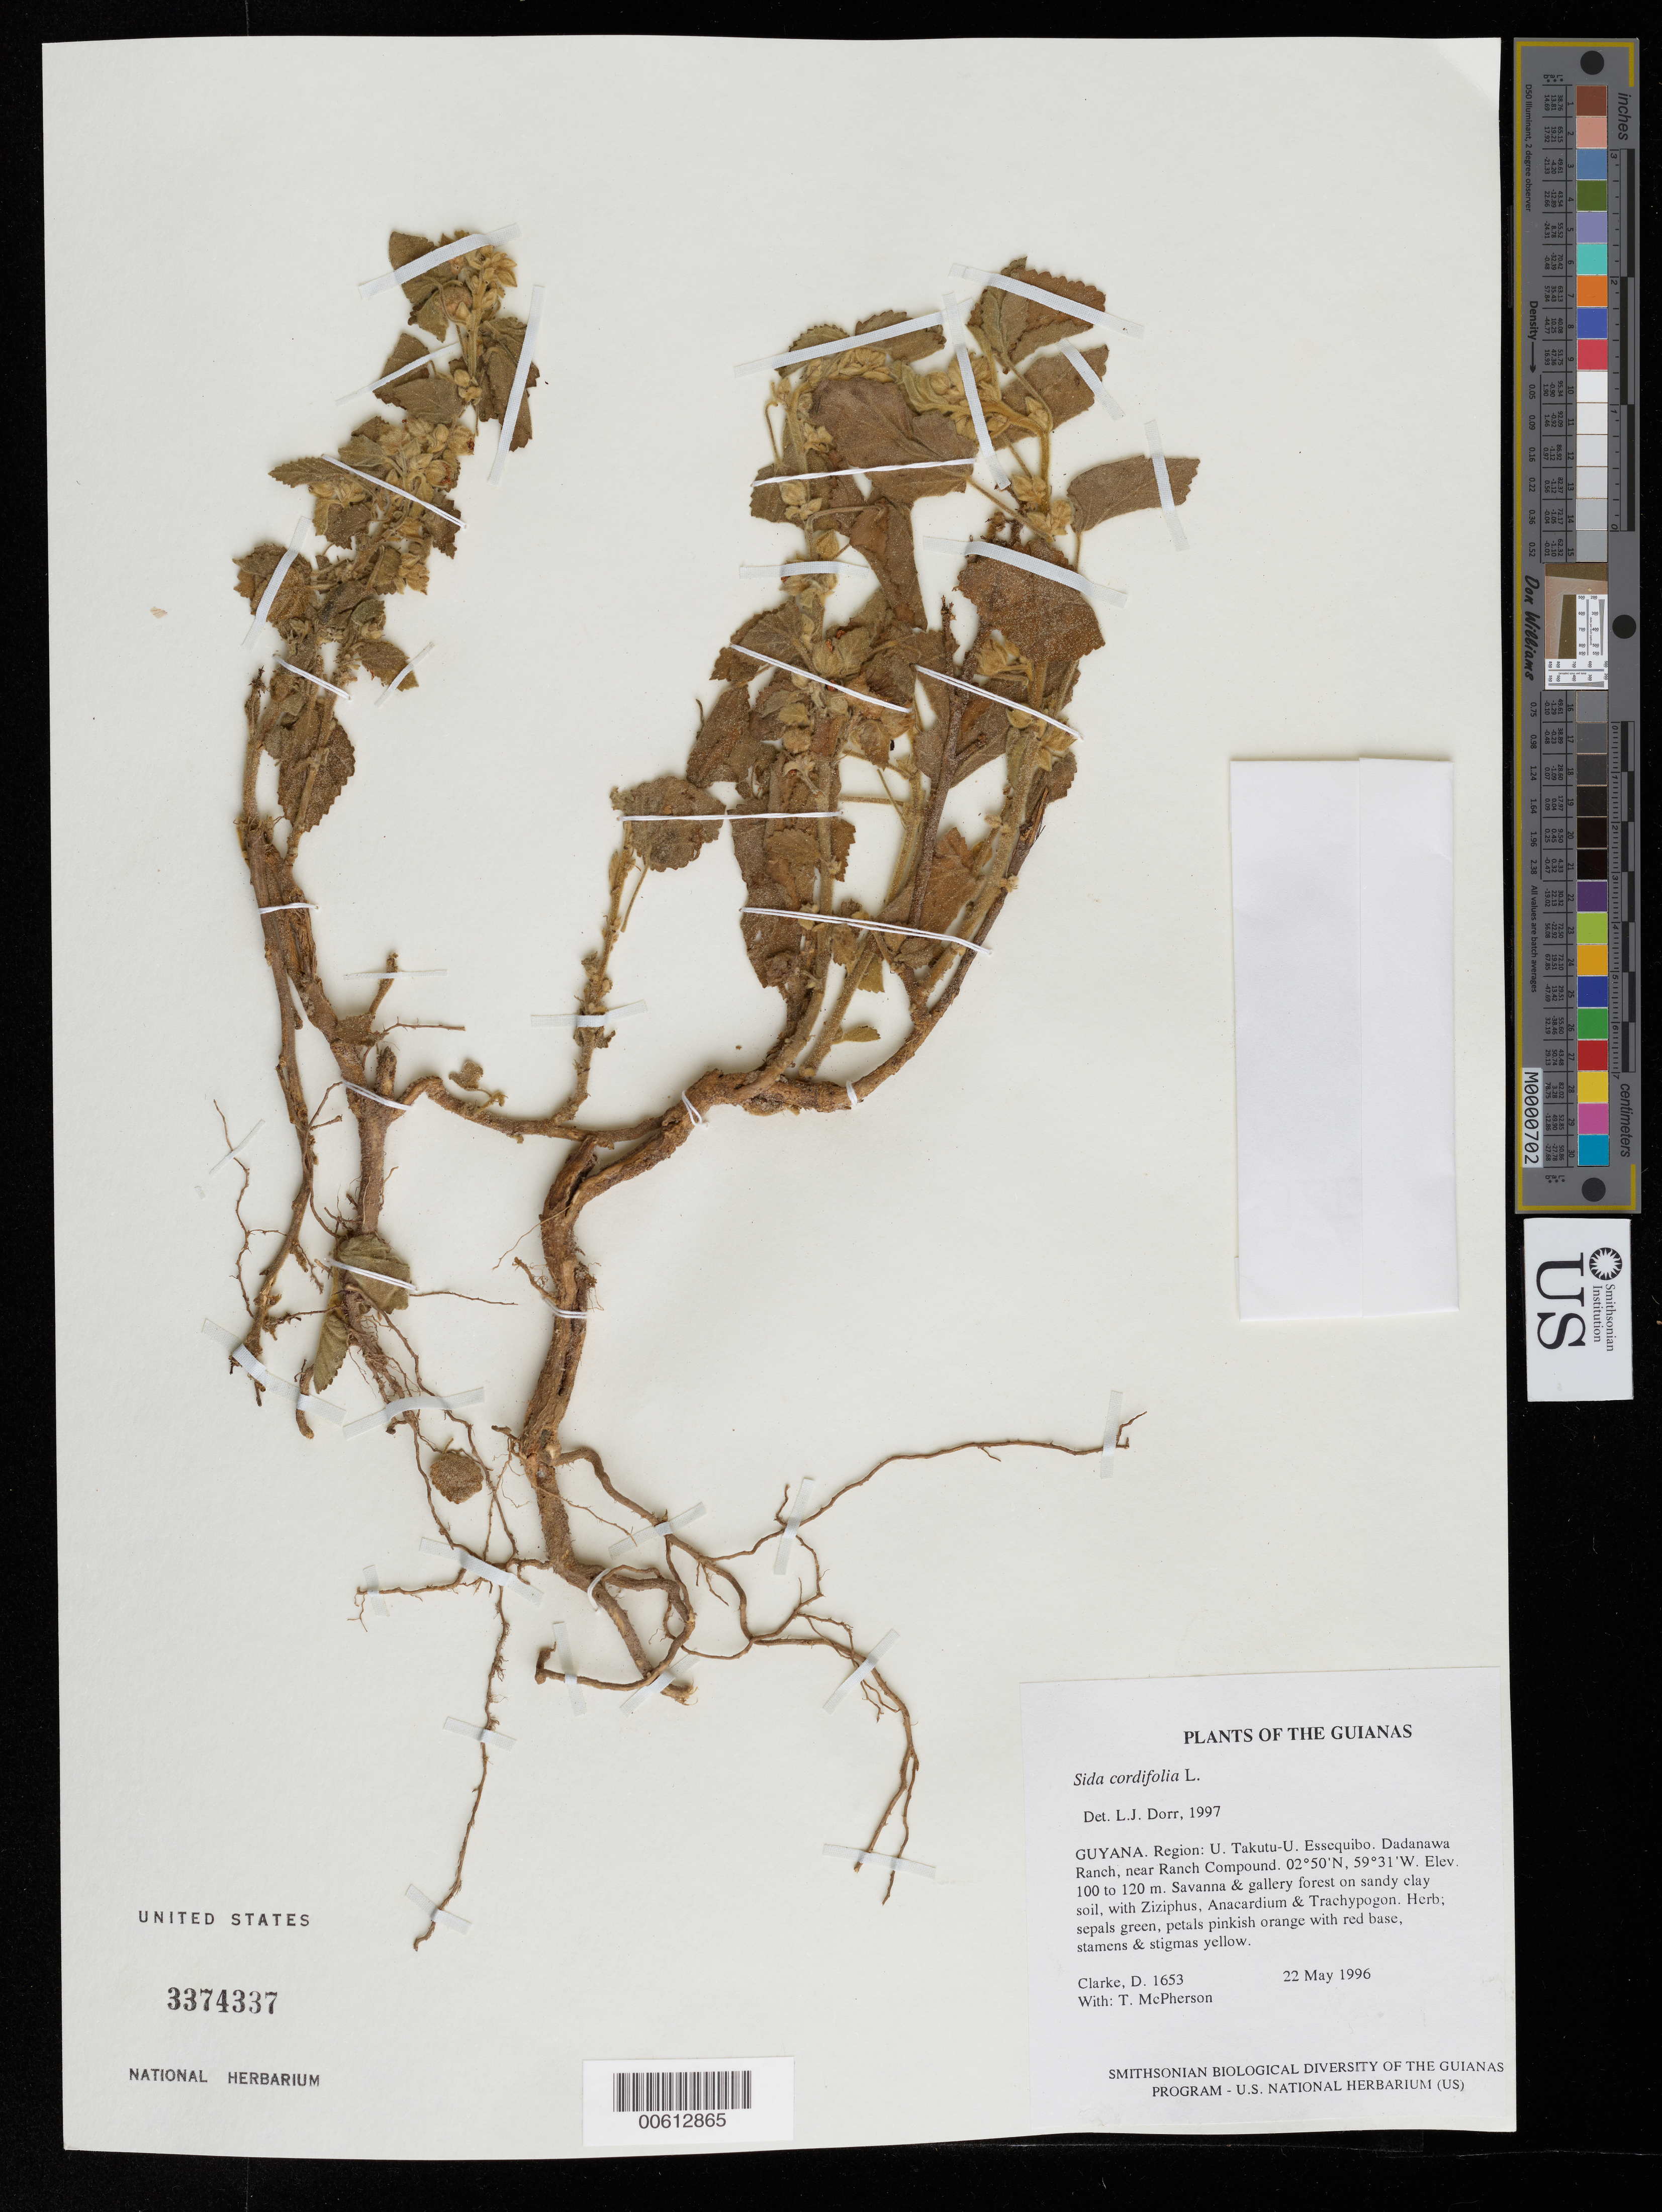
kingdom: Plantae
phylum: Tracheophyta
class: Magnoliopsida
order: Malvales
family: Malvaceae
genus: Sida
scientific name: Sida cordifolia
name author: L.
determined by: Dorr, L. J., (BOT), Smithsonian Institution - National Museum of Natural History (UNITED STATES)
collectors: H. D. Clarke & T. McPherson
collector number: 1653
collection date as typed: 22 May 1996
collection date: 1996-05-22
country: Guyana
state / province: U. Takutu-U. Essequibo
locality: Dadanawa Ranch, near Ranch Compound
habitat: Savanna & gallery forest on sandy clay soil, with Ziziphus, Anacardium & Trachypogon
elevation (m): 100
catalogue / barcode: US 3374337